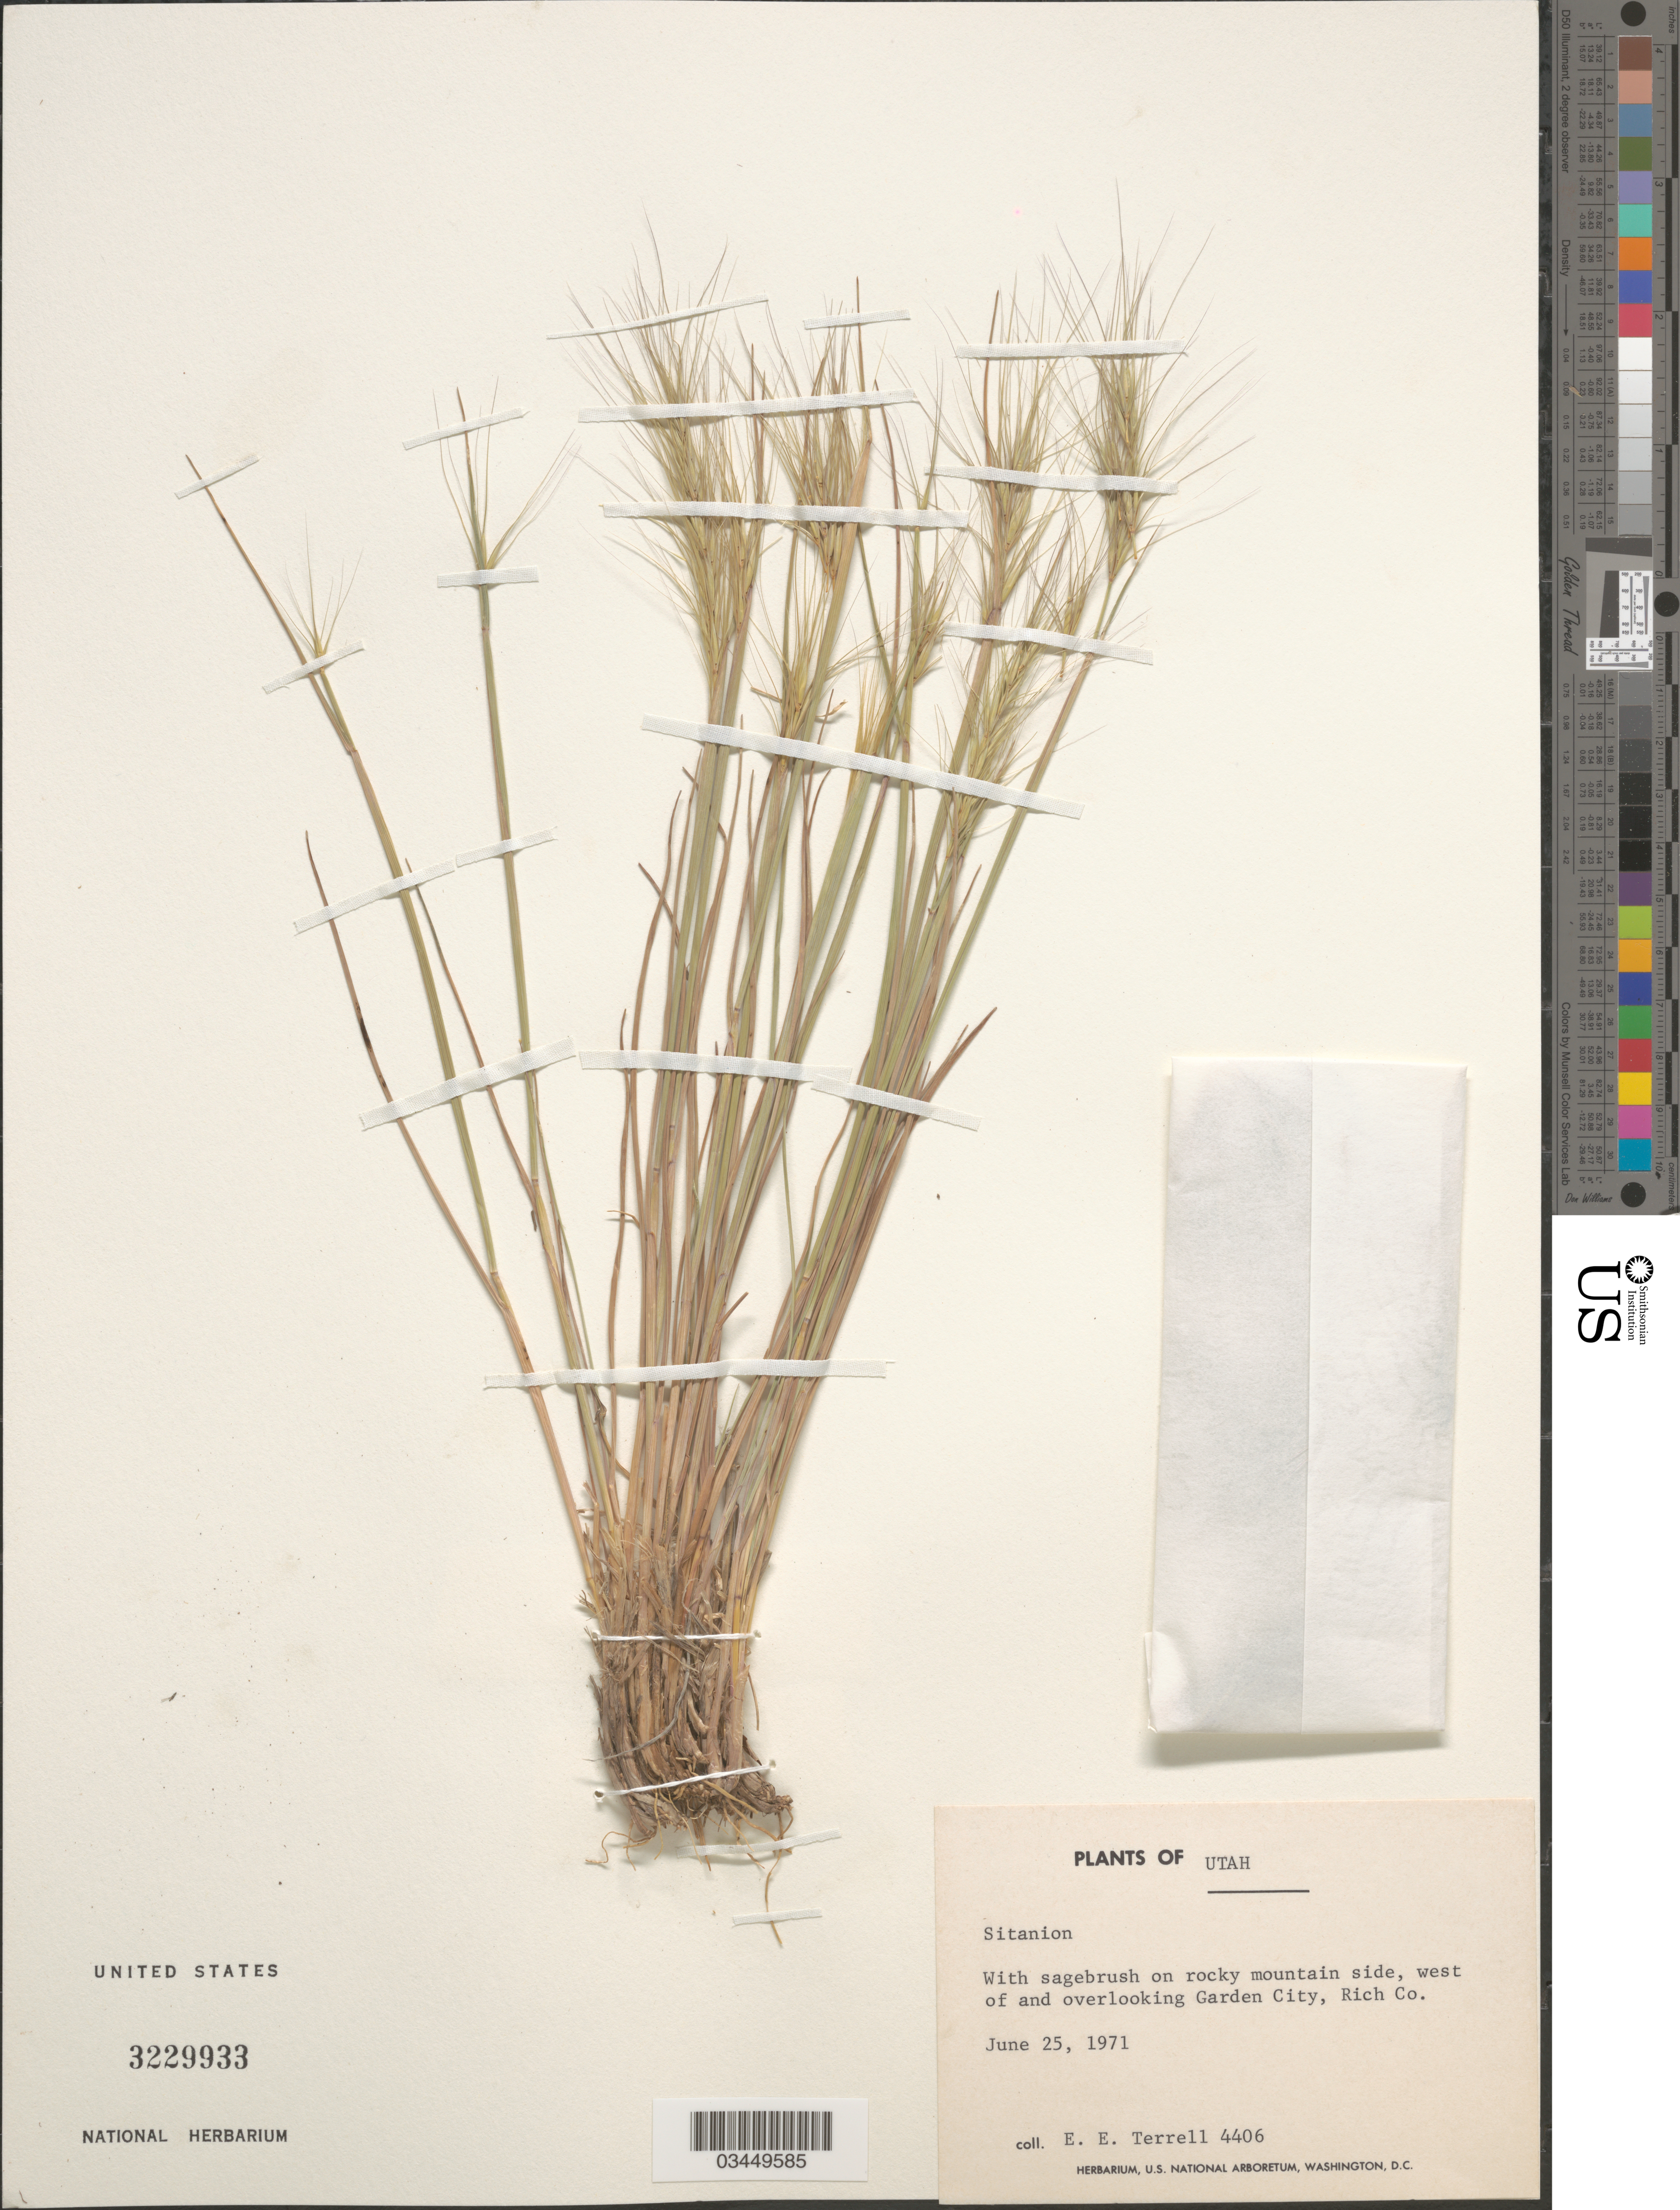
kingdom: Plantae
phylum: Tracheophyta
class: Liliopsida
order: Poales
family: Poaceae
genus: Elymus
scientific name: Elymus sp.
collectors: E. E. Terrell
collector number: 4406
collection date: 1971-06-25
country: United States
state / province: Utah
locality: With sagebrush on rocky mountain side, west of and overlooking Garden City, Rich Co.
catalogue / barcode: US 3229933